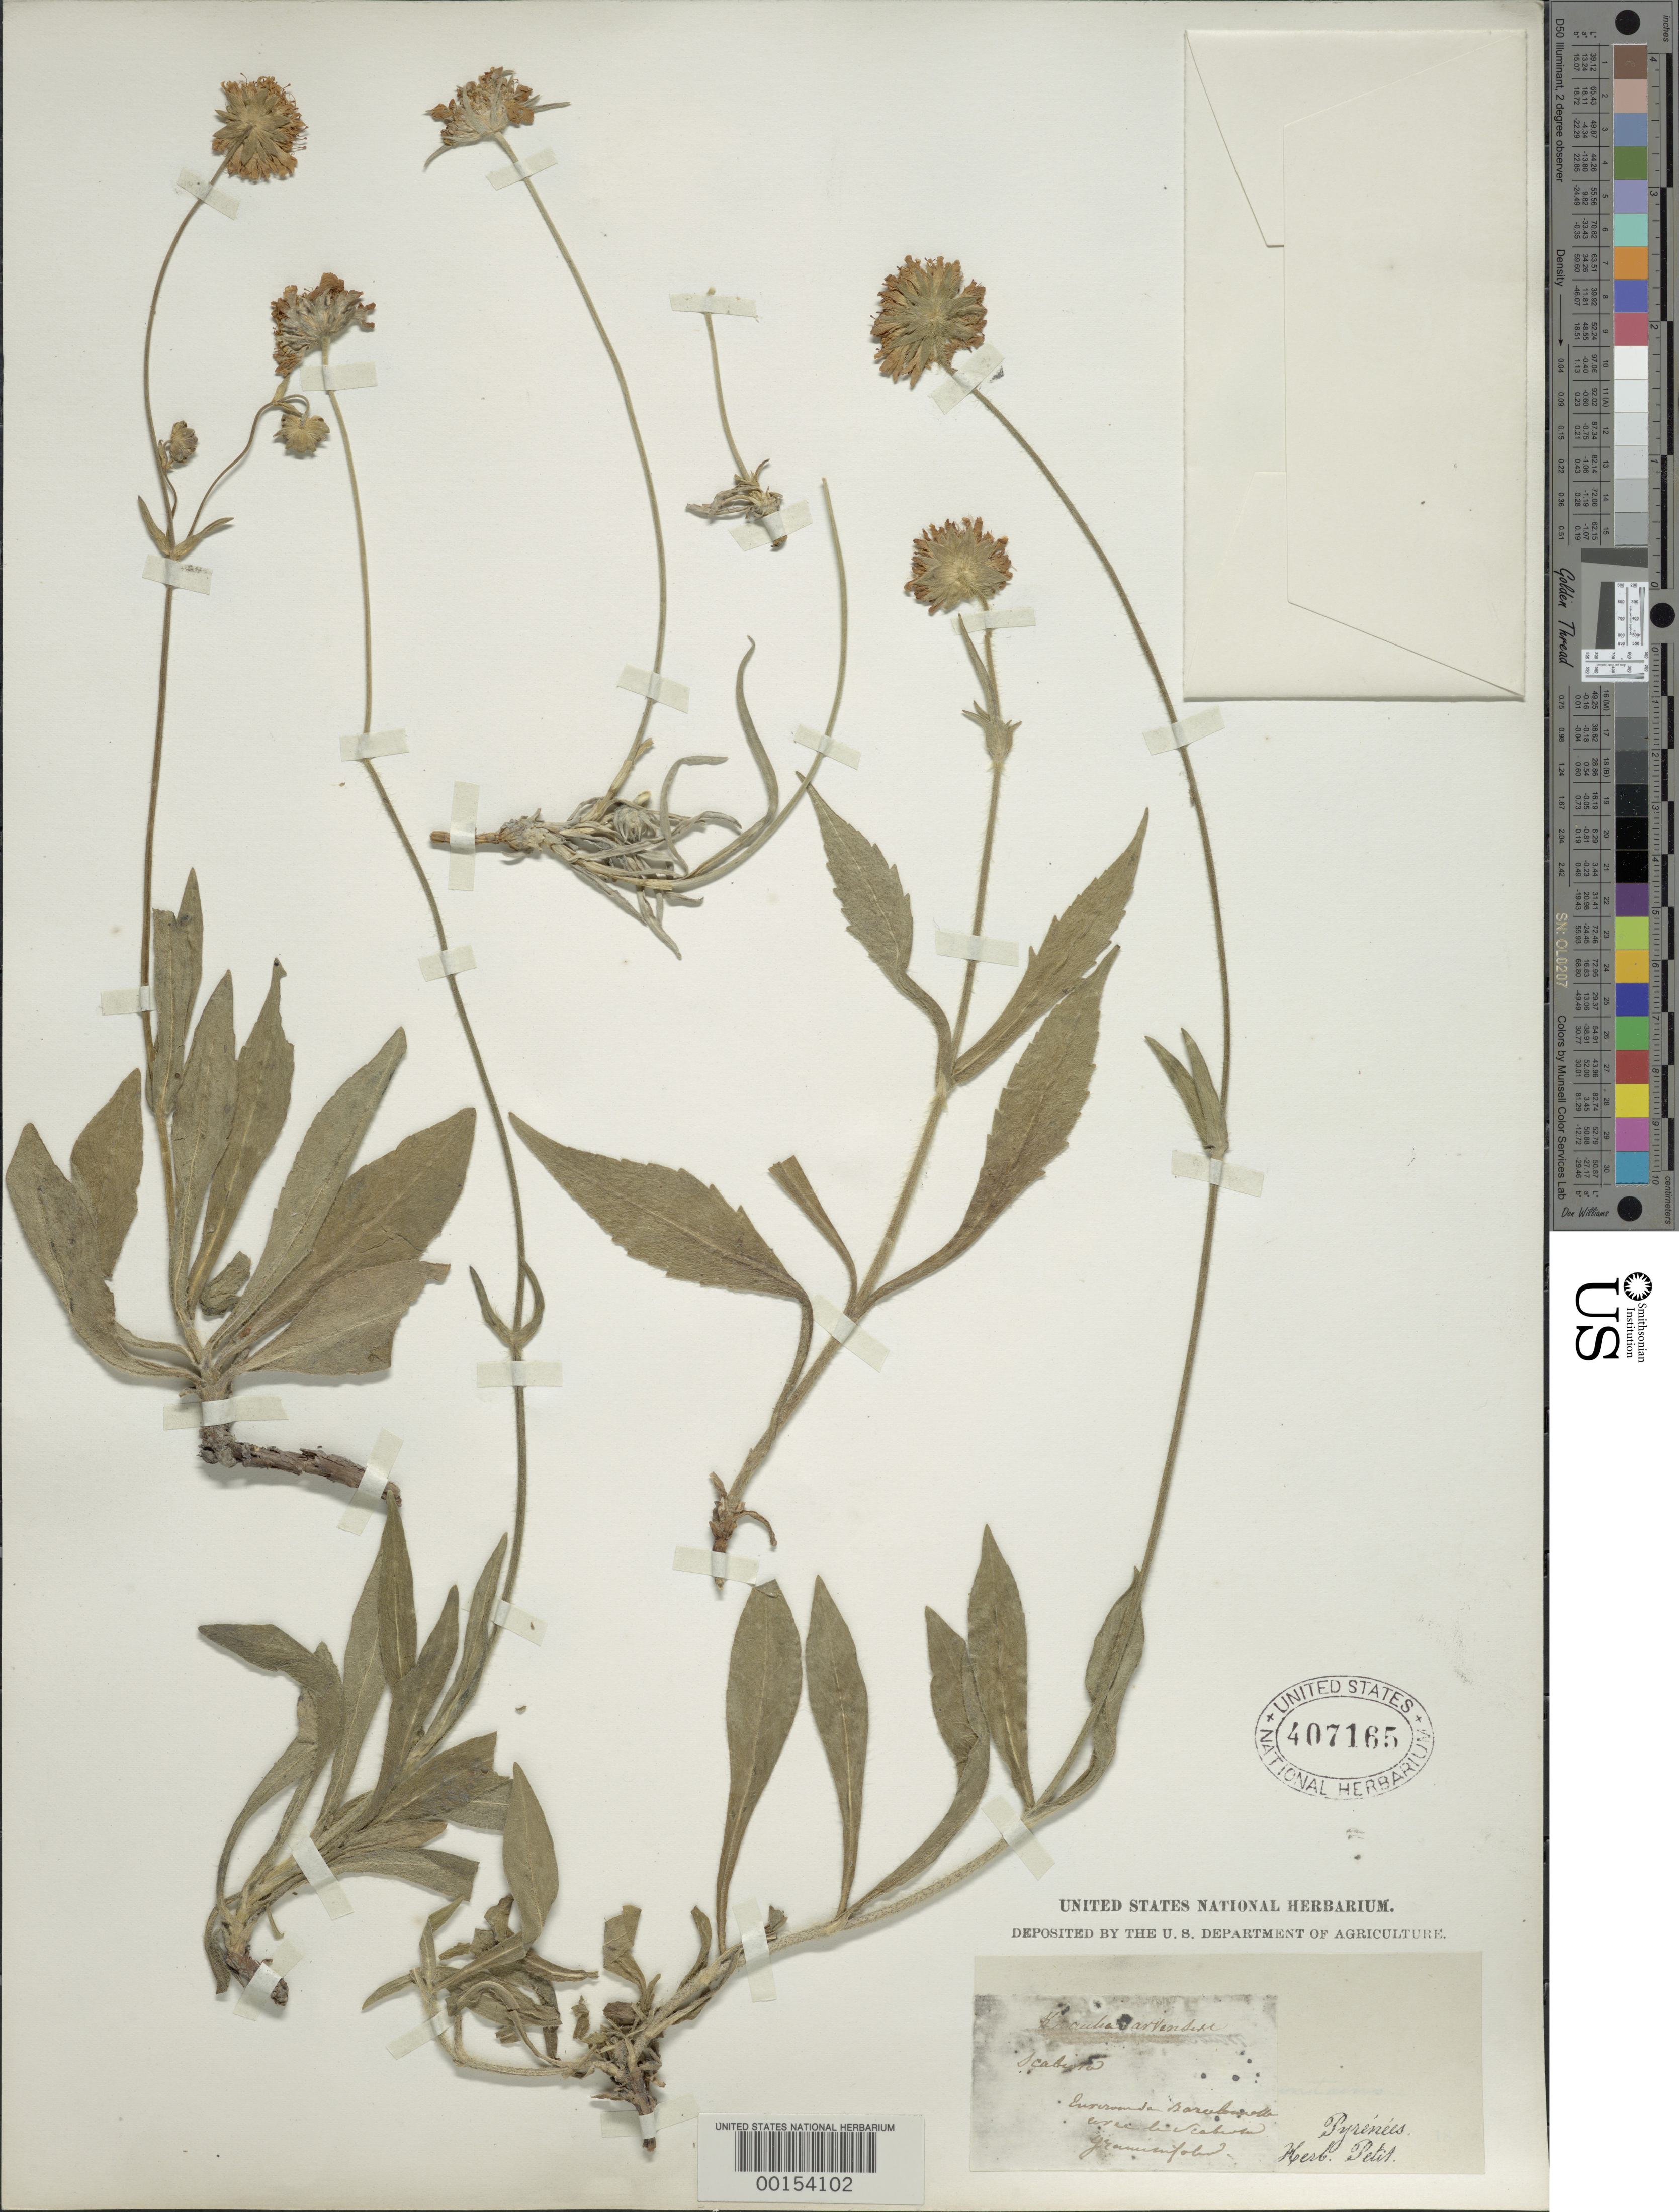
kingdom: Plantae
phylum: Tracheophyta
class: Magnoliopsida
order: Dipsacales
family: Caprifoliaceae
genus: Scabiosa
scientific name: Scabiosa sp.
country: France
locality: Pyrenees Mts.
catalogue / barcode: US 407165